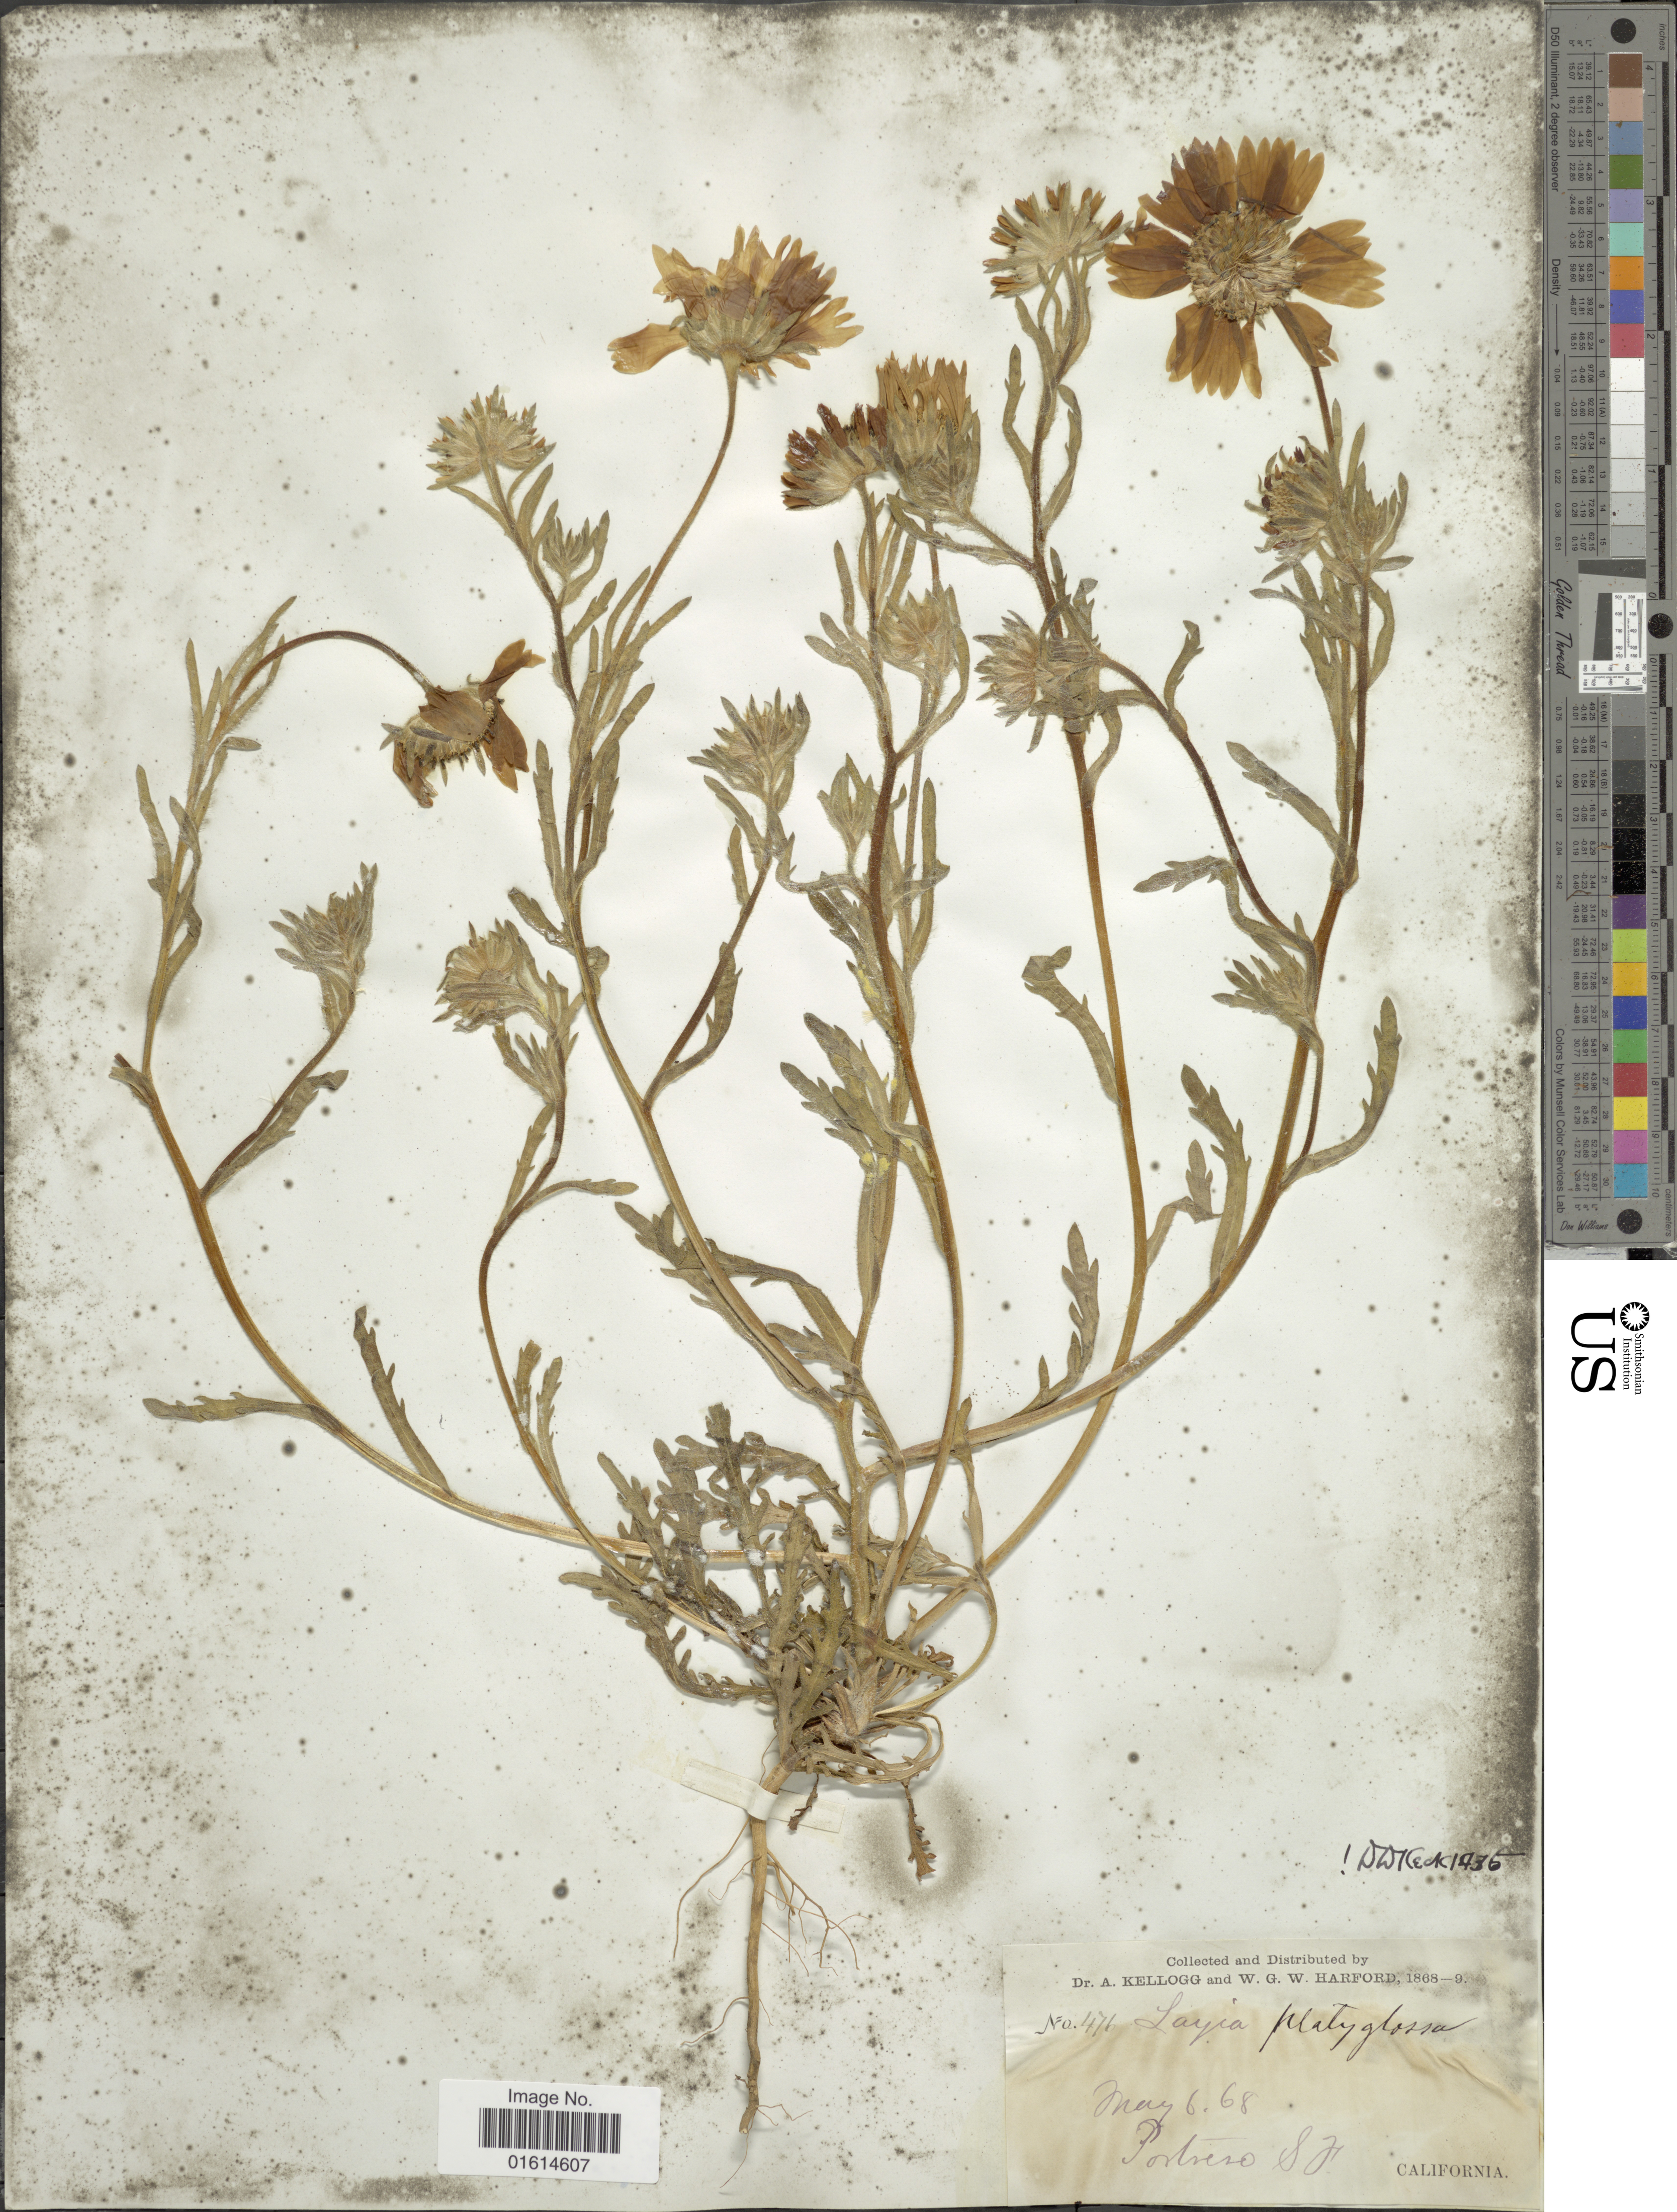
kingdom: Plantae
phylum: Tracheophyta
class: Magnoliopsida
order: Asterales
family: Asteraceae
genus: Layia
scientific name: Layia platyglossa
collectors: A. Kellogg & W. G. W. Harford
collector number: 476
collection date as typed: Transcribed d/m/y: 6/5/68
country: United States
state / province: California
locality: Portrero S. J.